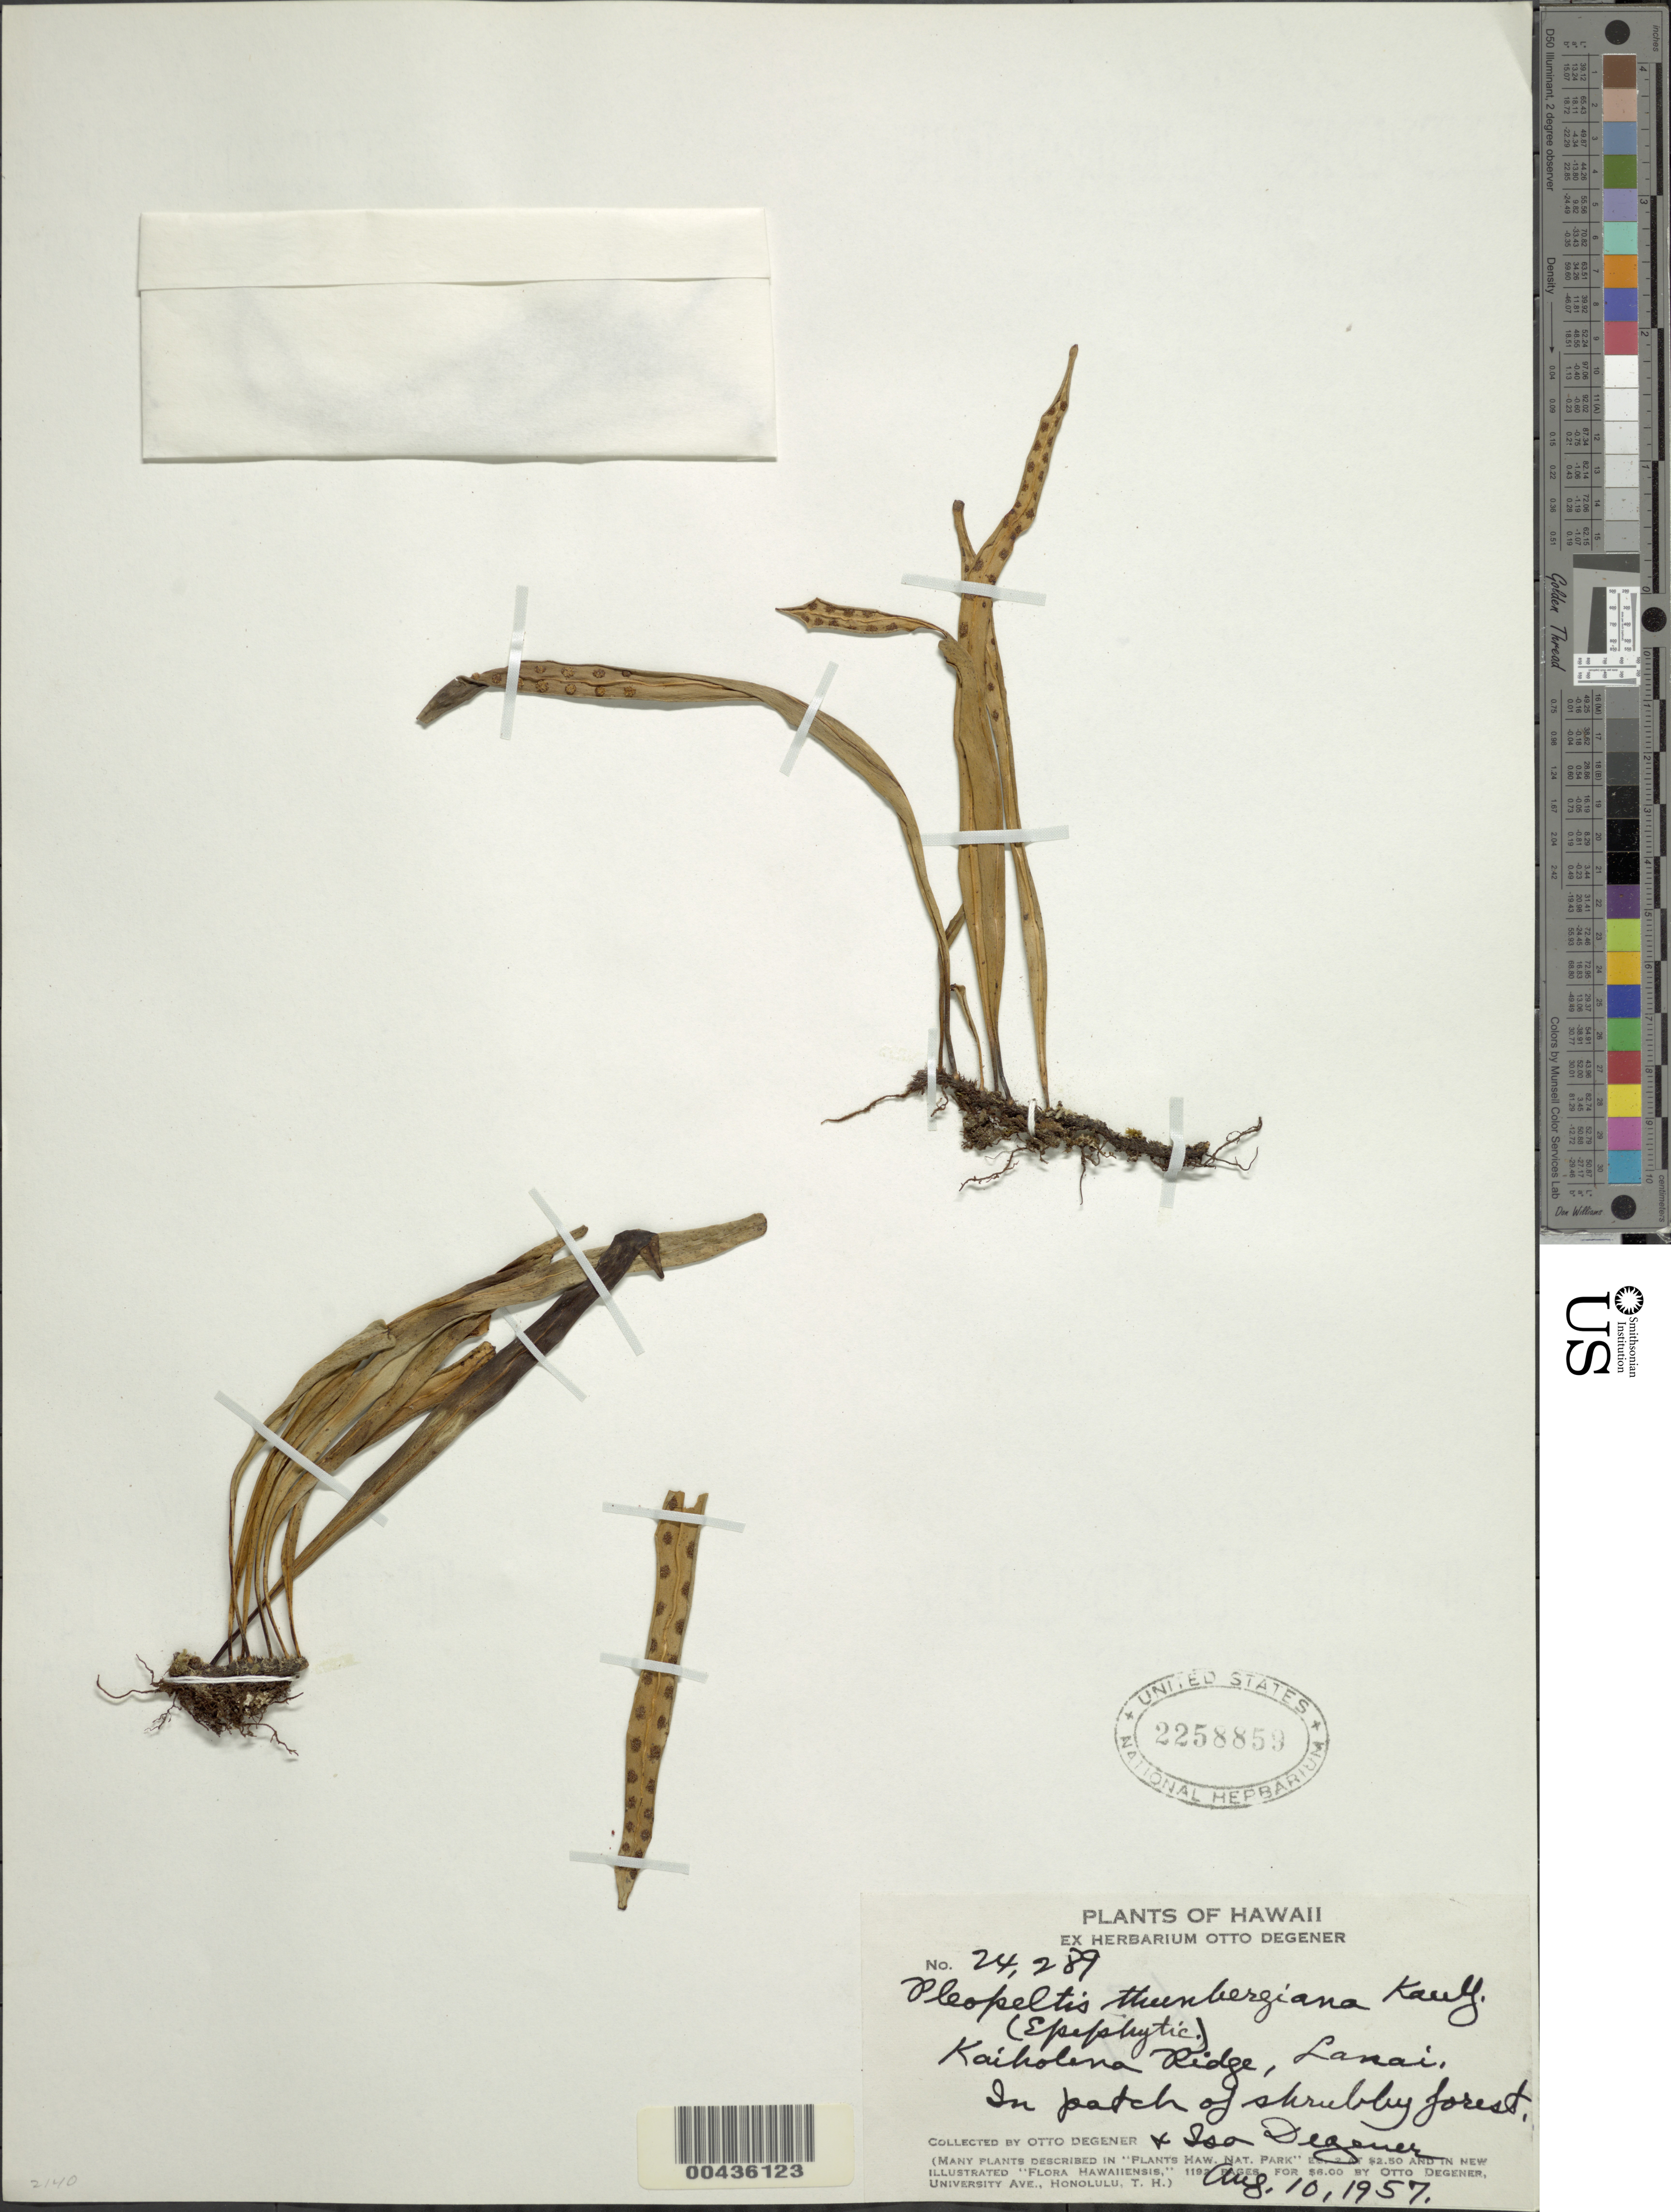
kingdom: Plantae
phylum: Tracheophyta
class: Polypodiopsida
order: Polypodiales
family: Polypodiaceae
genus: Lepisorus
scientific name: Lepisorus thunbergianus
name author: (Kaulf.) Ching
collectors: O. Degener & I. Degener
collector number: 24289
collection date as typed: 10 Aug 1957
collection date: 1957-08-10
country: United States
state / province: Hawaii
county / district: Maui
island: Lana'i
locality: Kaiholena Ridge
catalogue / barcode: US 2258859